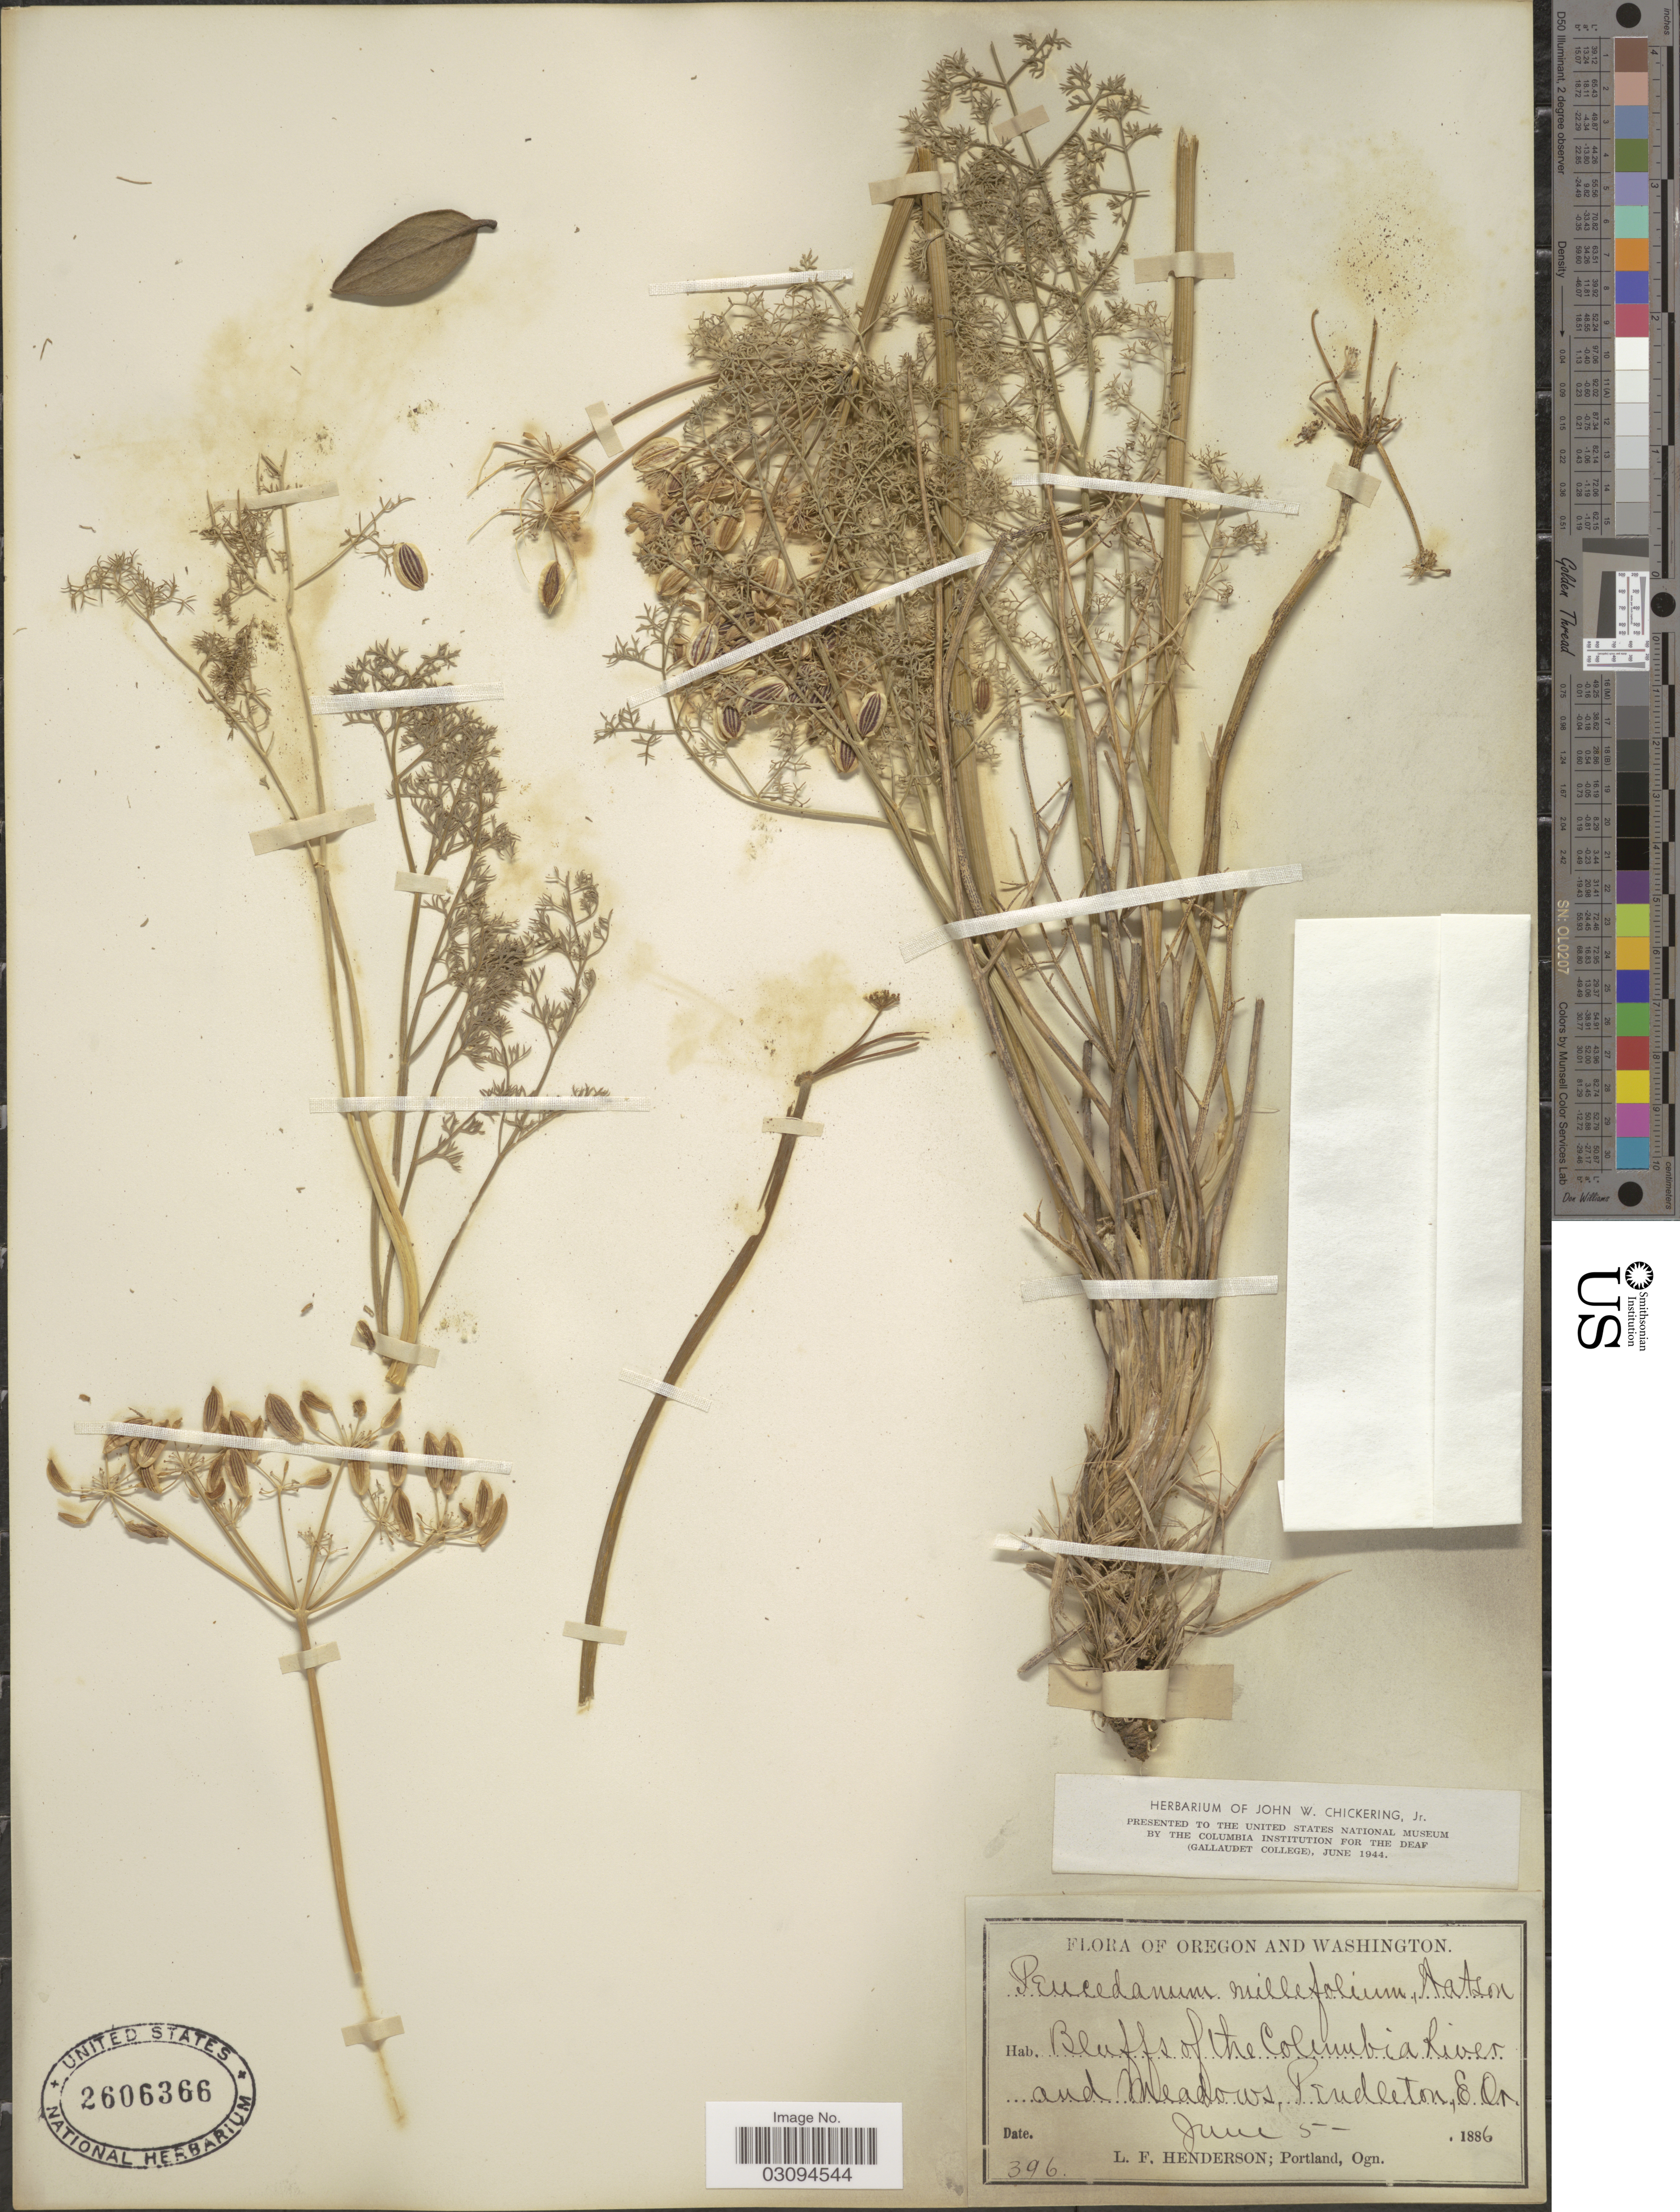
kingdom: Plantae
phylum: Tracheophyta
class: Magnoliopsida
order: Apiales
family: Apiaceae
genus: Lomatium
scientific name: Lomatium millefolium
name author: (M.E. Jones) J.F. Macbr.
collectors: L. Henderson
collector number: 396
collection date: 1886-06-05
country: United States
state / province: Oregon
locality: Bluffs of the Columbia River and Meadows, Pendleton, E. Or.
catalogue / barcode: US 2606366